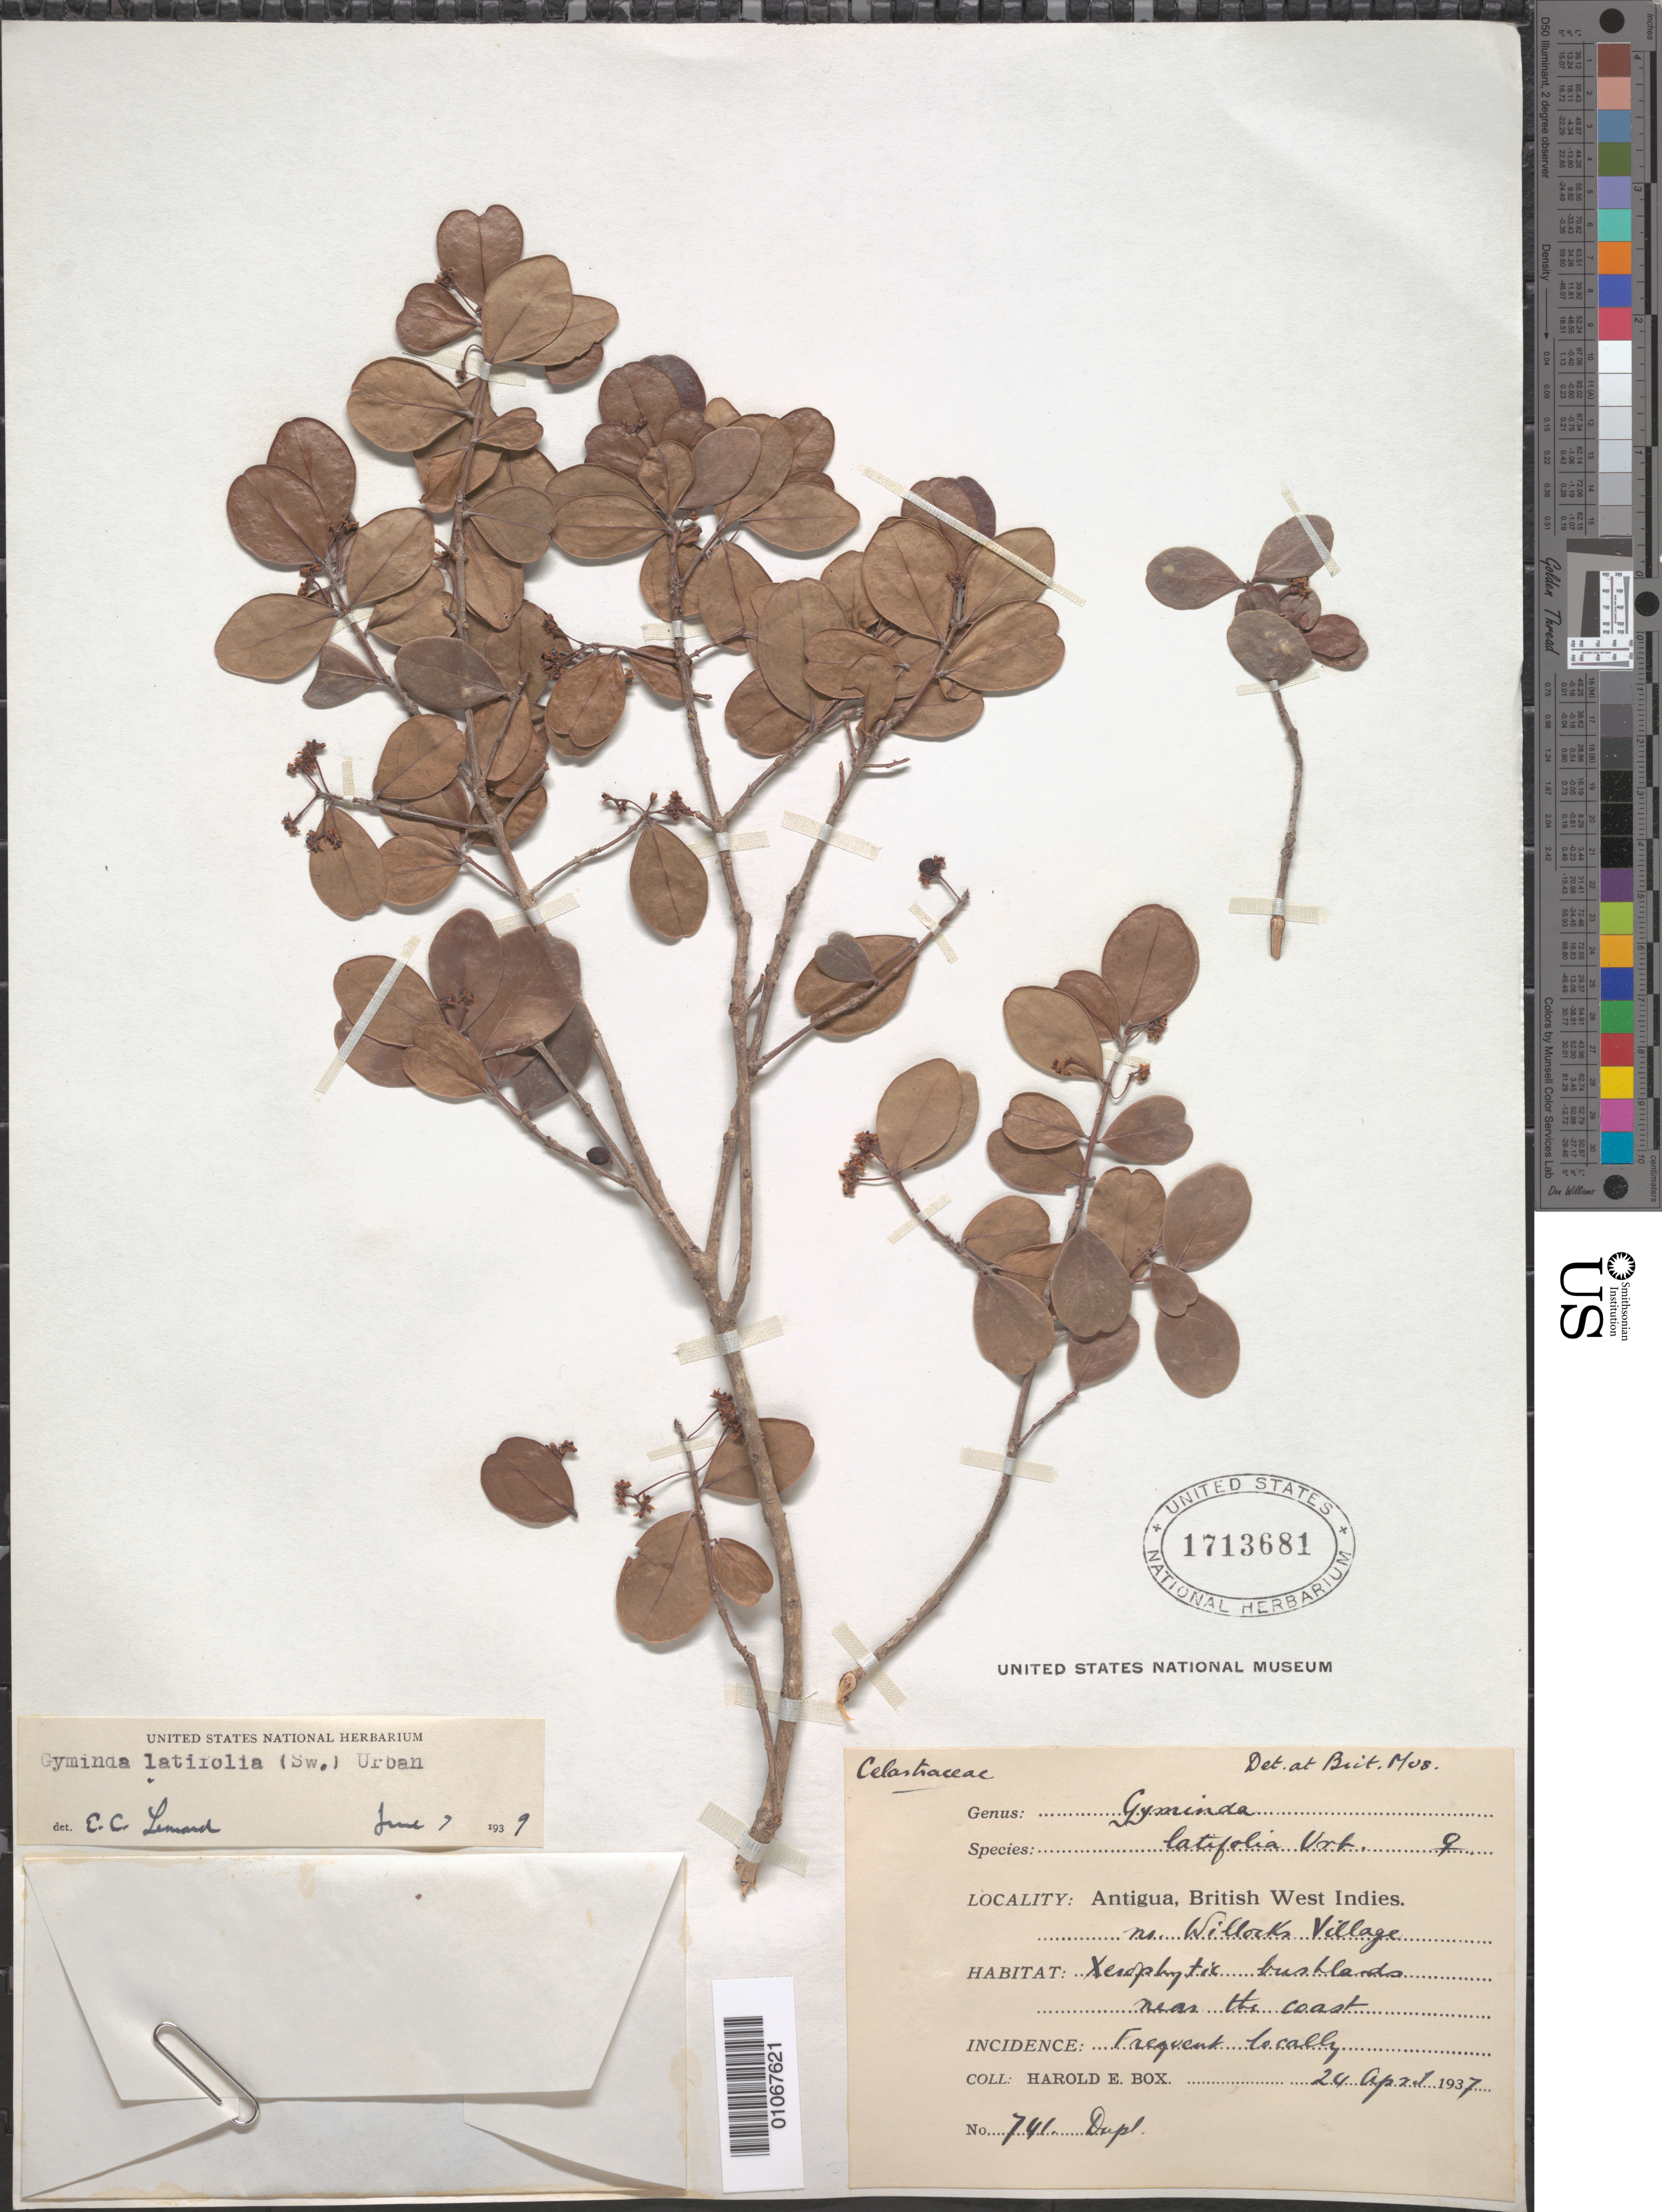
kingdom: Plantae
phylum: Tracheophyta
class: Magnoliopsida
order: Celastrales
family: Celastraceae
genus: Gyminda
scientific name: Gyminda latifolia subsp. latifolia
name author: (Sw.) Urb.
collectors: H. E. Box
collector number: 741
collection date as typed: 24 Apr 1937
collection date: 1937-04-24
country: Antigua and Barbuda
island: Antigua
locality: Xerophhytic bushlands, near the coast, ffrequent locally.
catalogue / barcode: US 1713681